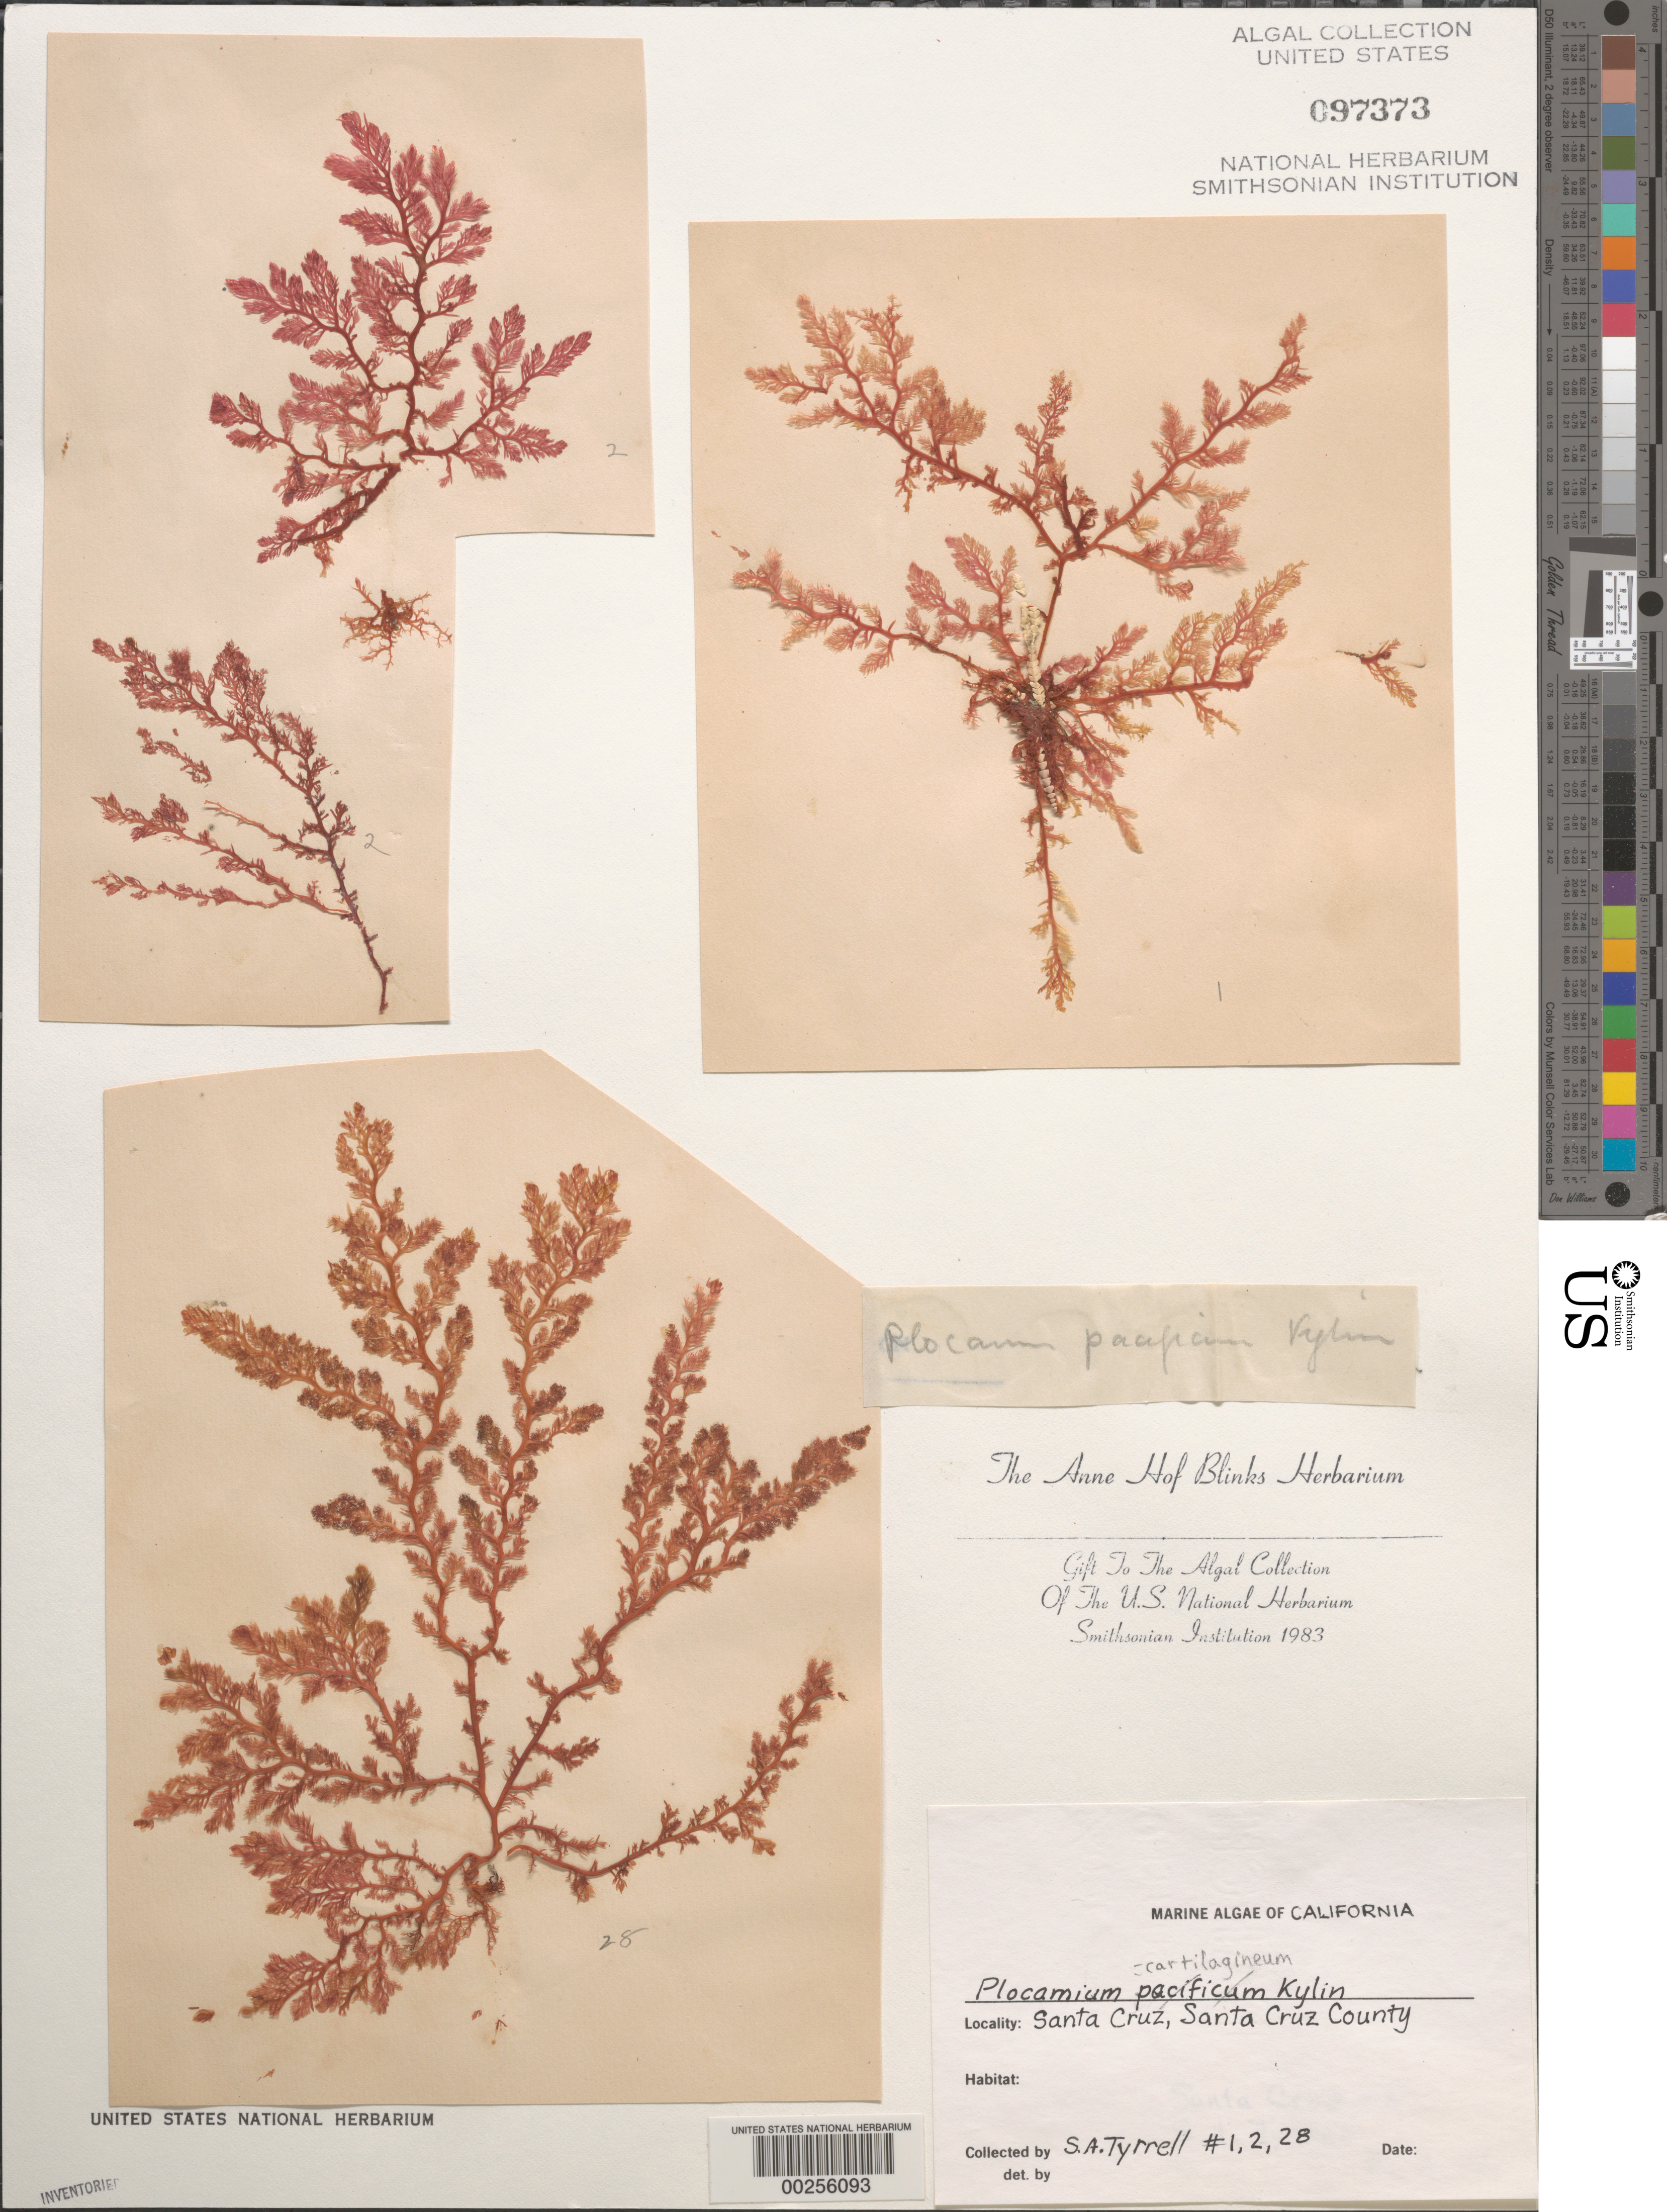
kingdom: Plantae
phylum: Rhodophyta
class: Florideophyceae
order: Plocamiales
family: Plocamiaceae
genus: Plocamium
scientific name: Plocamium cartilagineum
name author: (L.) P.S. Dixon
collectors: C. Tyrrell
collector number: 1 & 2 & 28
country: United States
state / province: California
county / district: Santa Cruz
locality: Santa Cruz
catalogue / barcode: US 97373